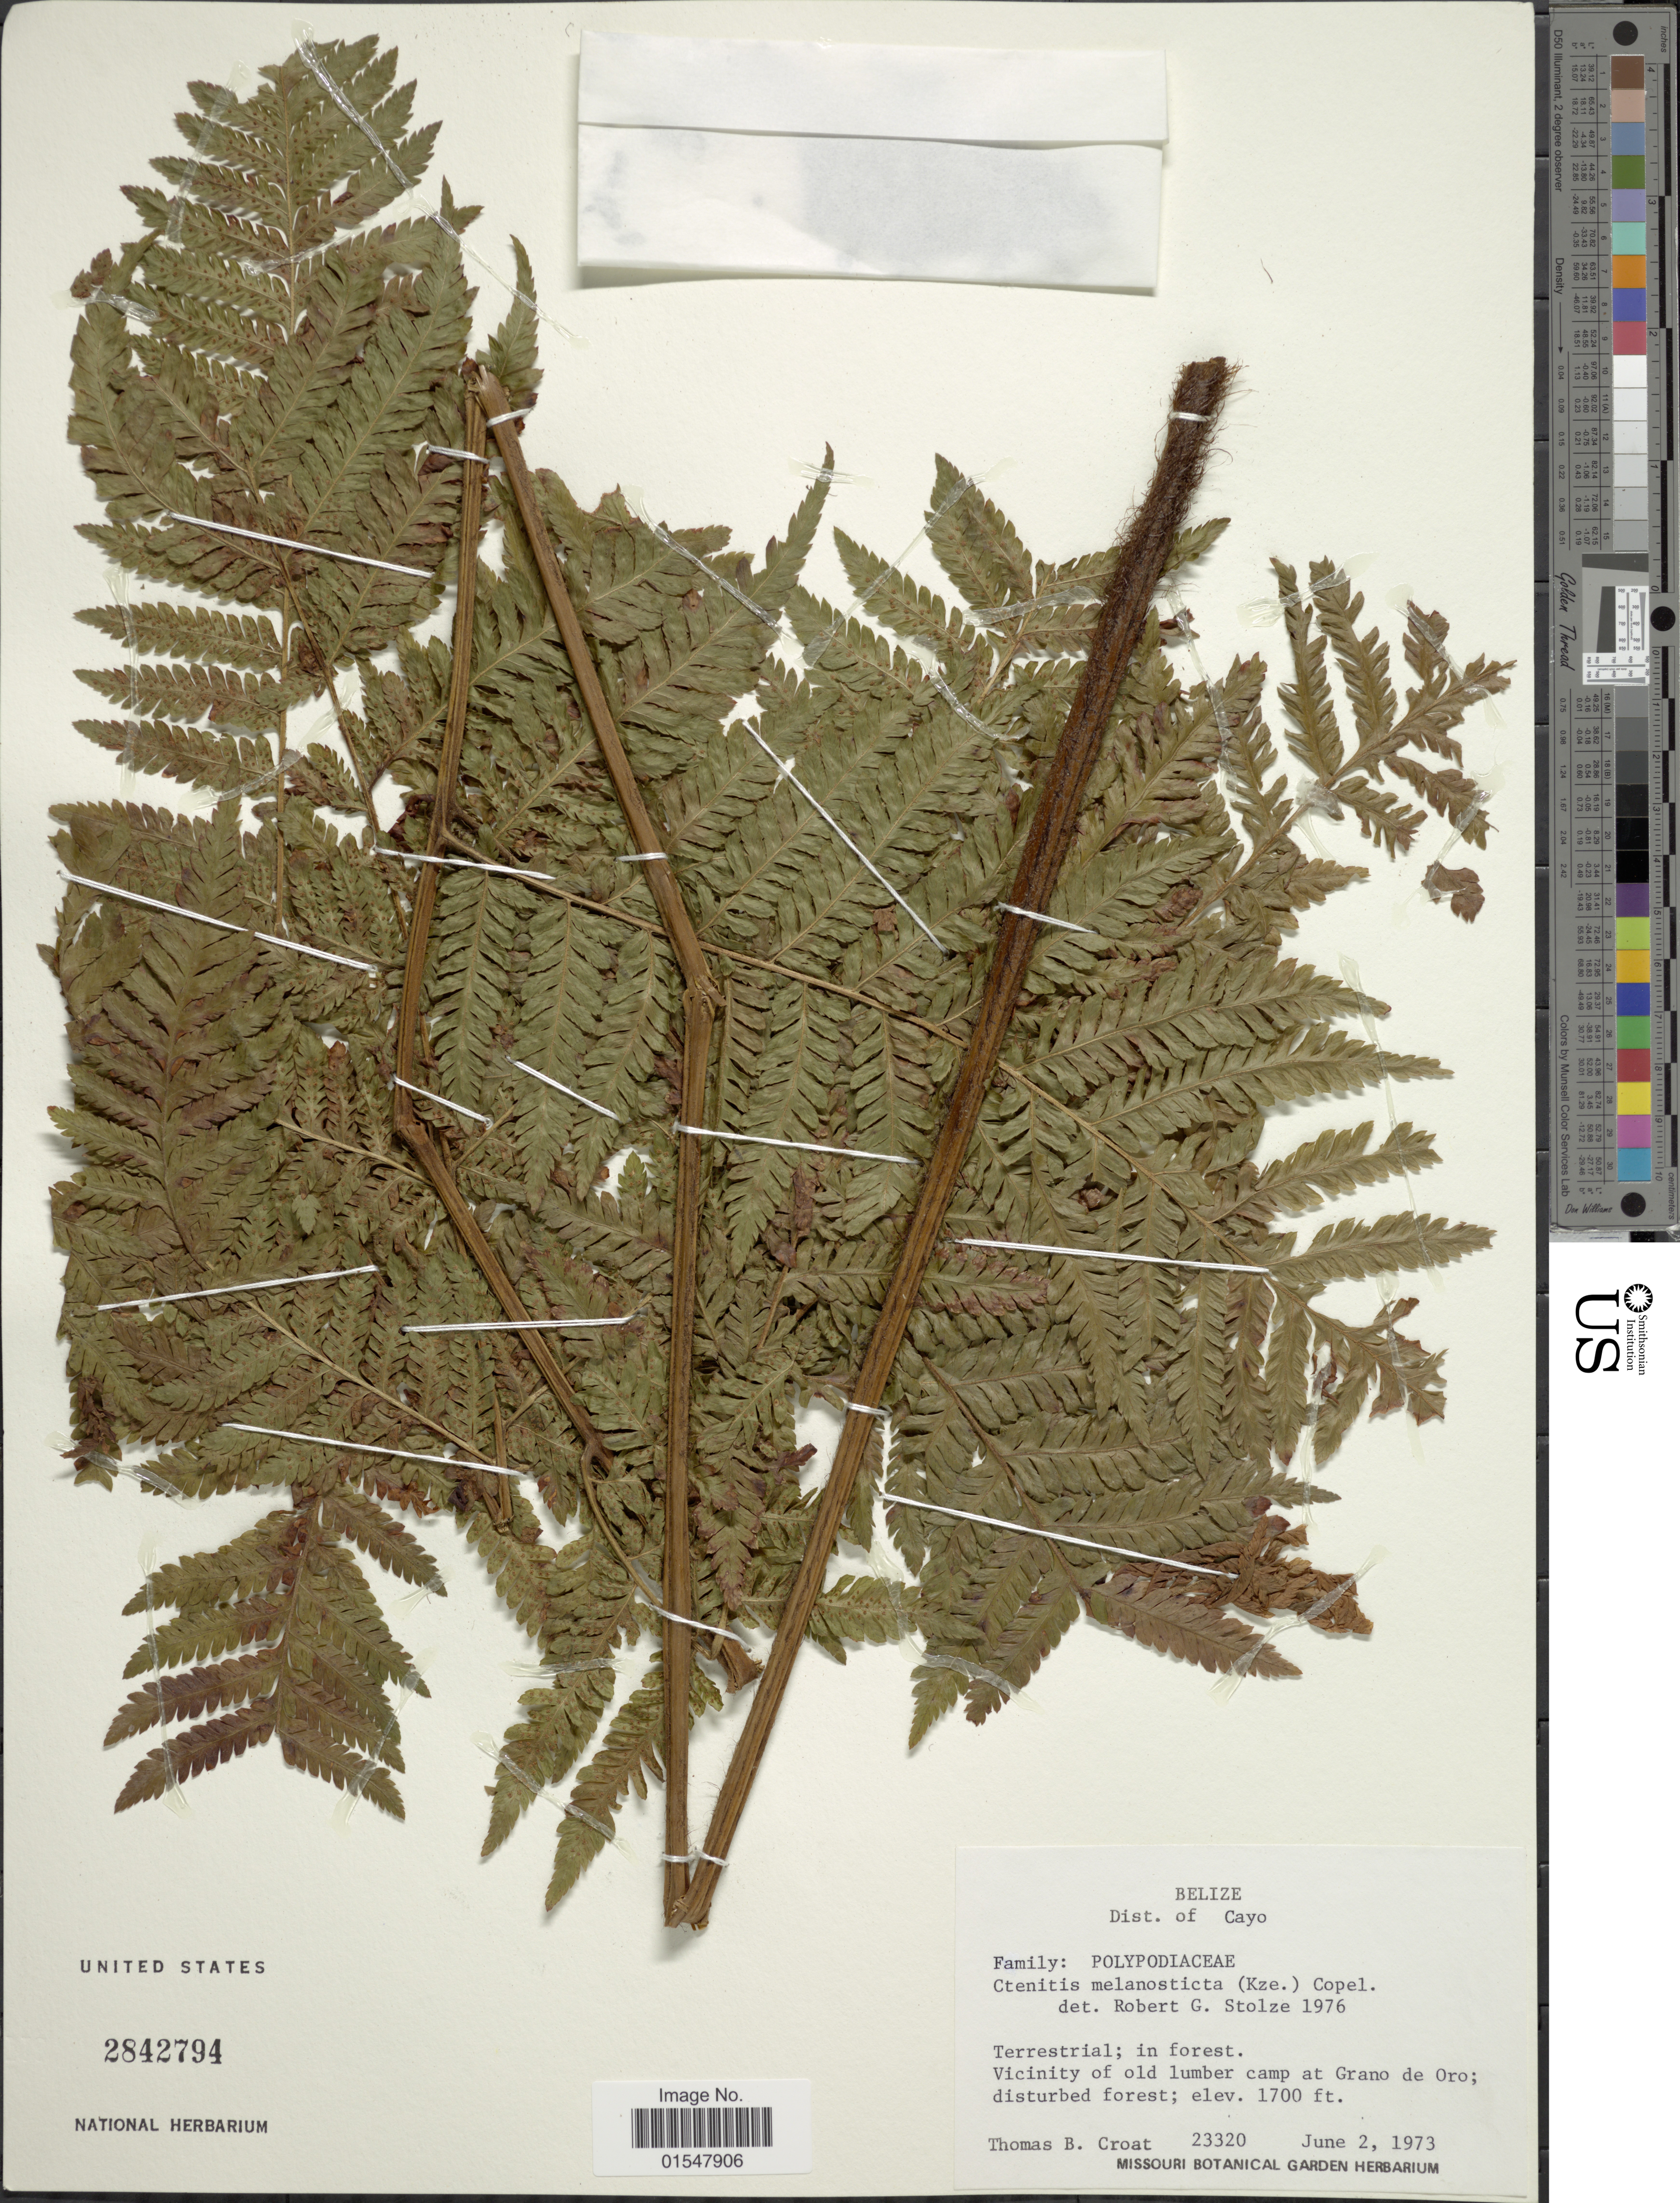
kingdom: Plantae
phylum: Tracheophyta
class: Polypodiopsida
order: Polypodiales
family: Dryopteridaceae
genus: Ctenitis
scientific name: Ctenitis melanosticta var. melanosticta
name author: (Kunze) Copel.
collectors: T. B. Croat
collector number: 23320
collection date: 1973-06-02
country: Belize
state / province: Cayo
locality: Dist. of Cayo. Vicinity of old lumber camp at Grano de Oro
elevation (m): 518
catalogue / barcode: US 2842794